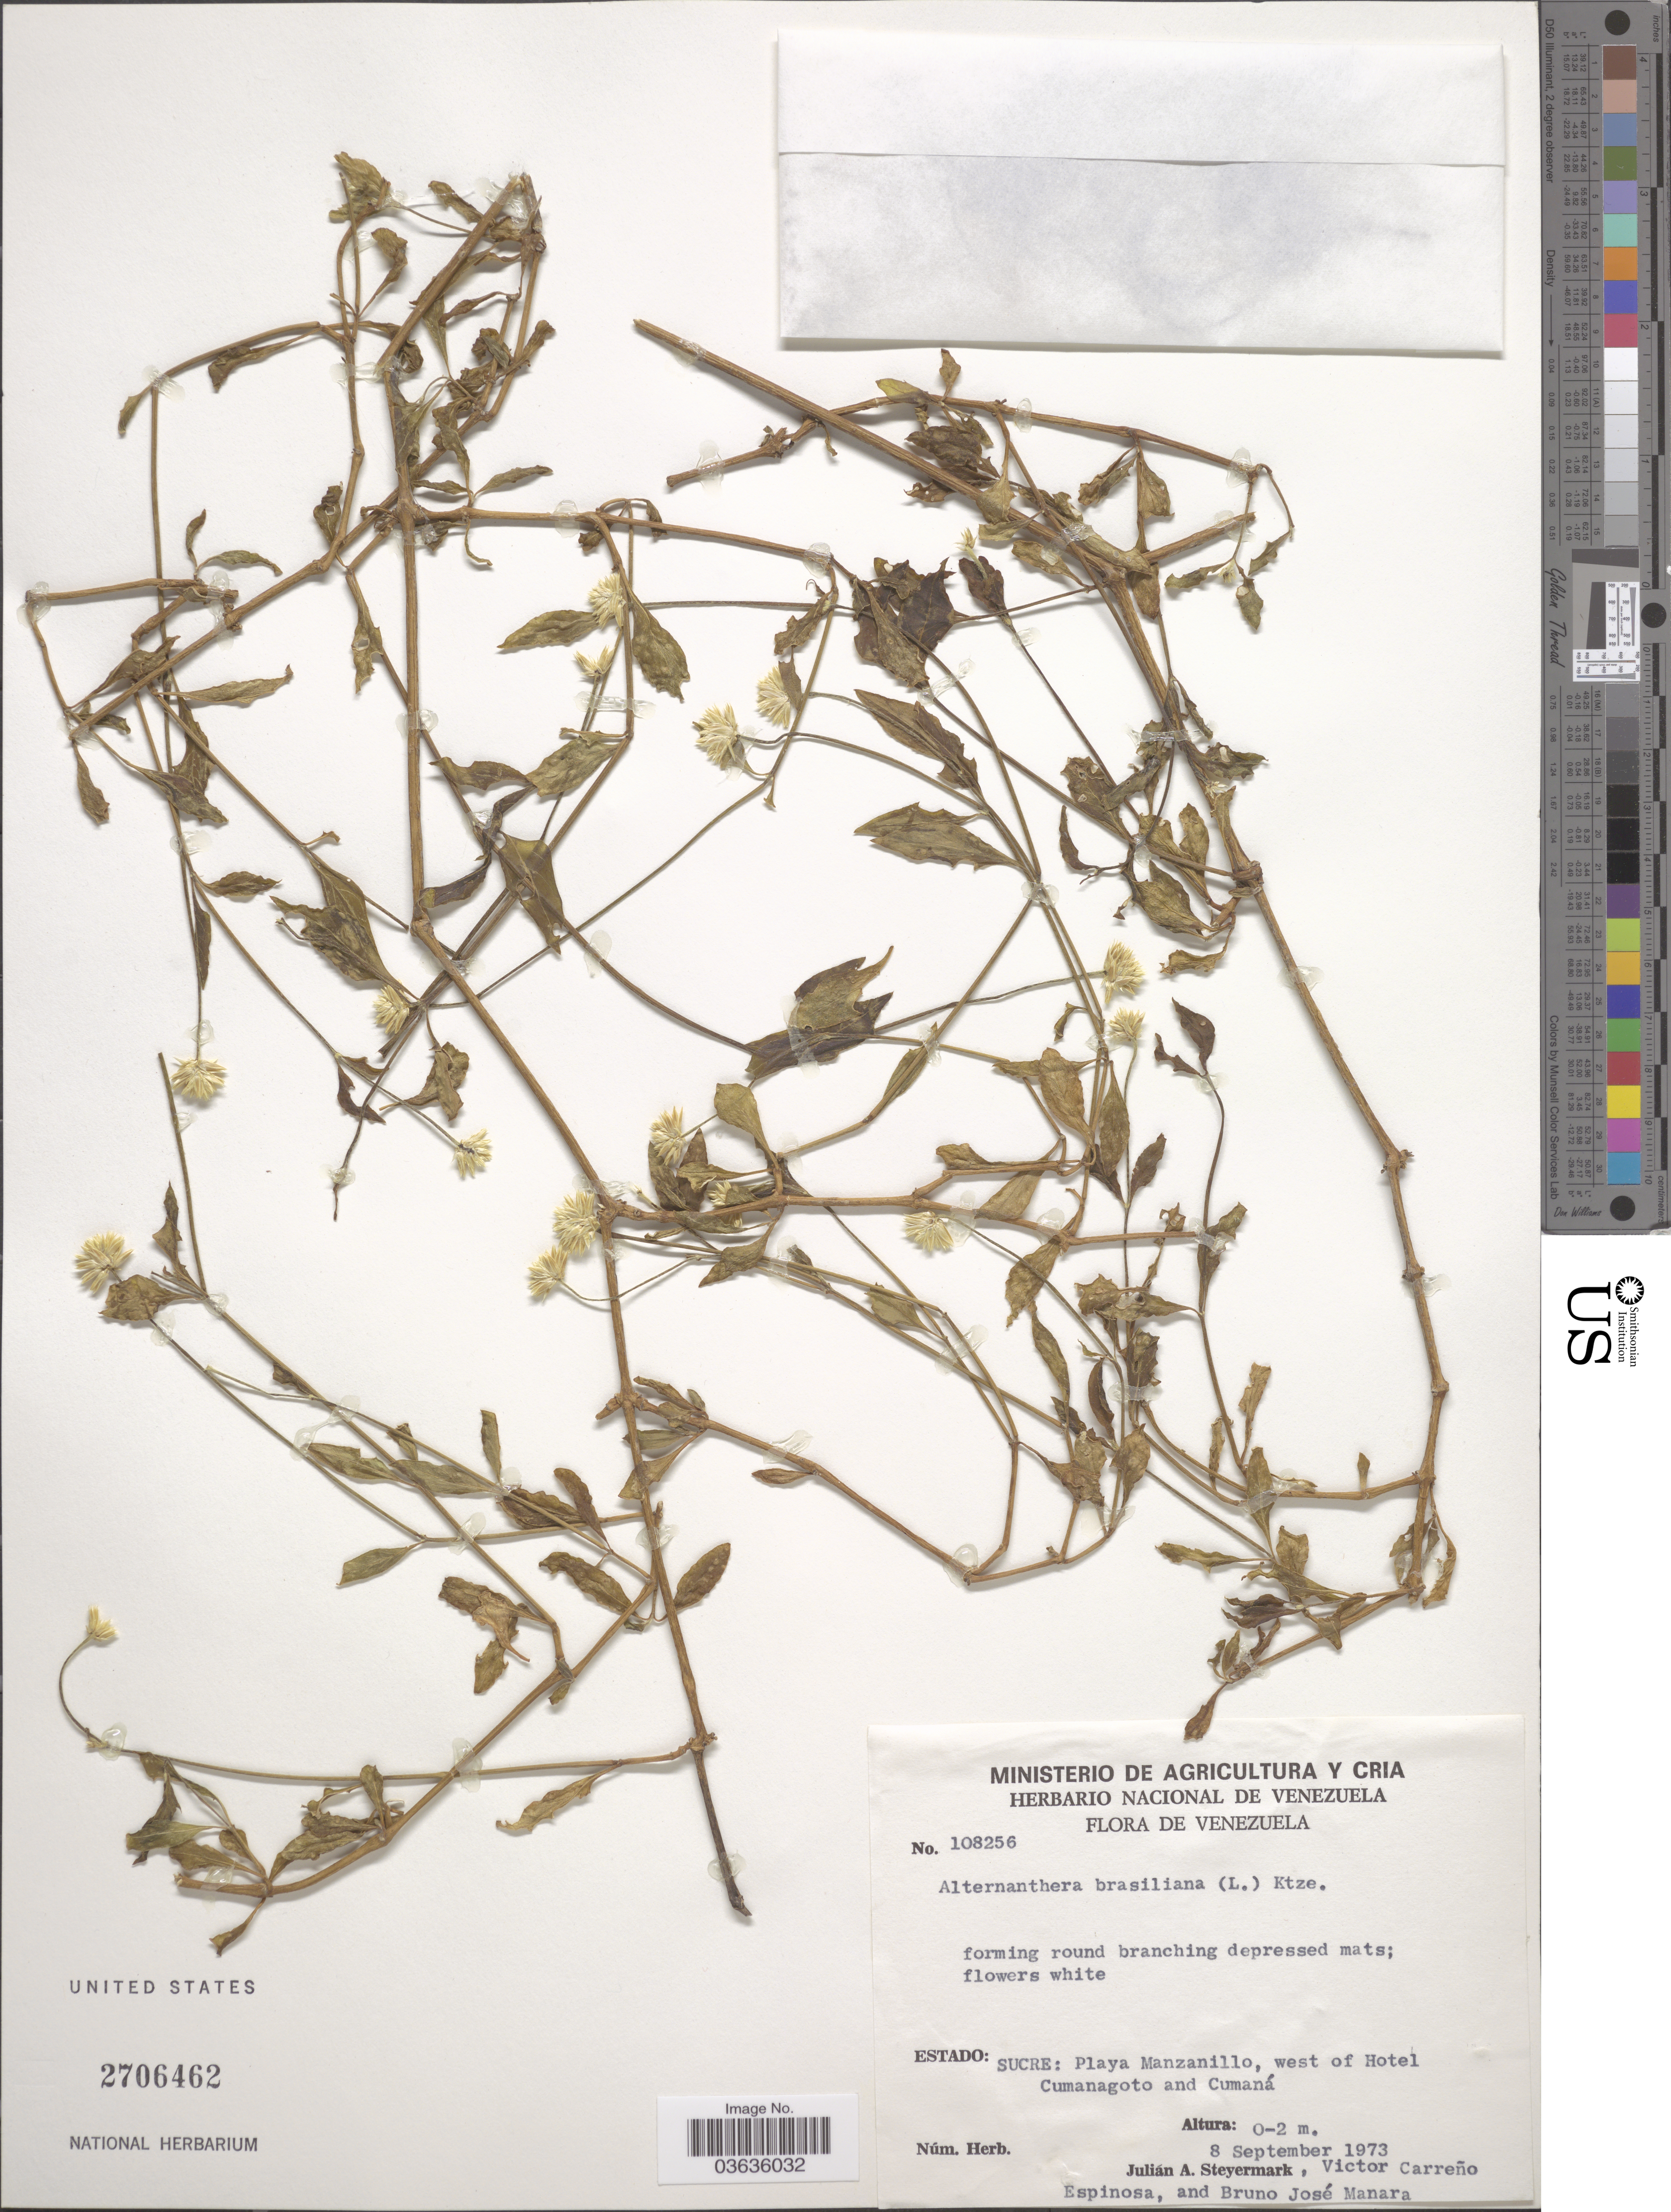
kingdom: Plantae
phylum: Tracheophyta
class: Magnoliopsida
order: Caryophyllales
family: Amaranthaceae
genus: Alternanthera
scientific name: Alternanthera brasiliana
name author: (L.) Kuntze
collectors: J. Steyermark, V. Carreño, -- Espinosa & B. Manara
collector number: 108256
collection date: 1973-09-08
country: Venezuela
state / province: Sucre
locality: Playa Manzanillo, west of Hotel Cumanagoto and Cumaná.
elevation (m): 0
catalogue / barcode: US 2706462